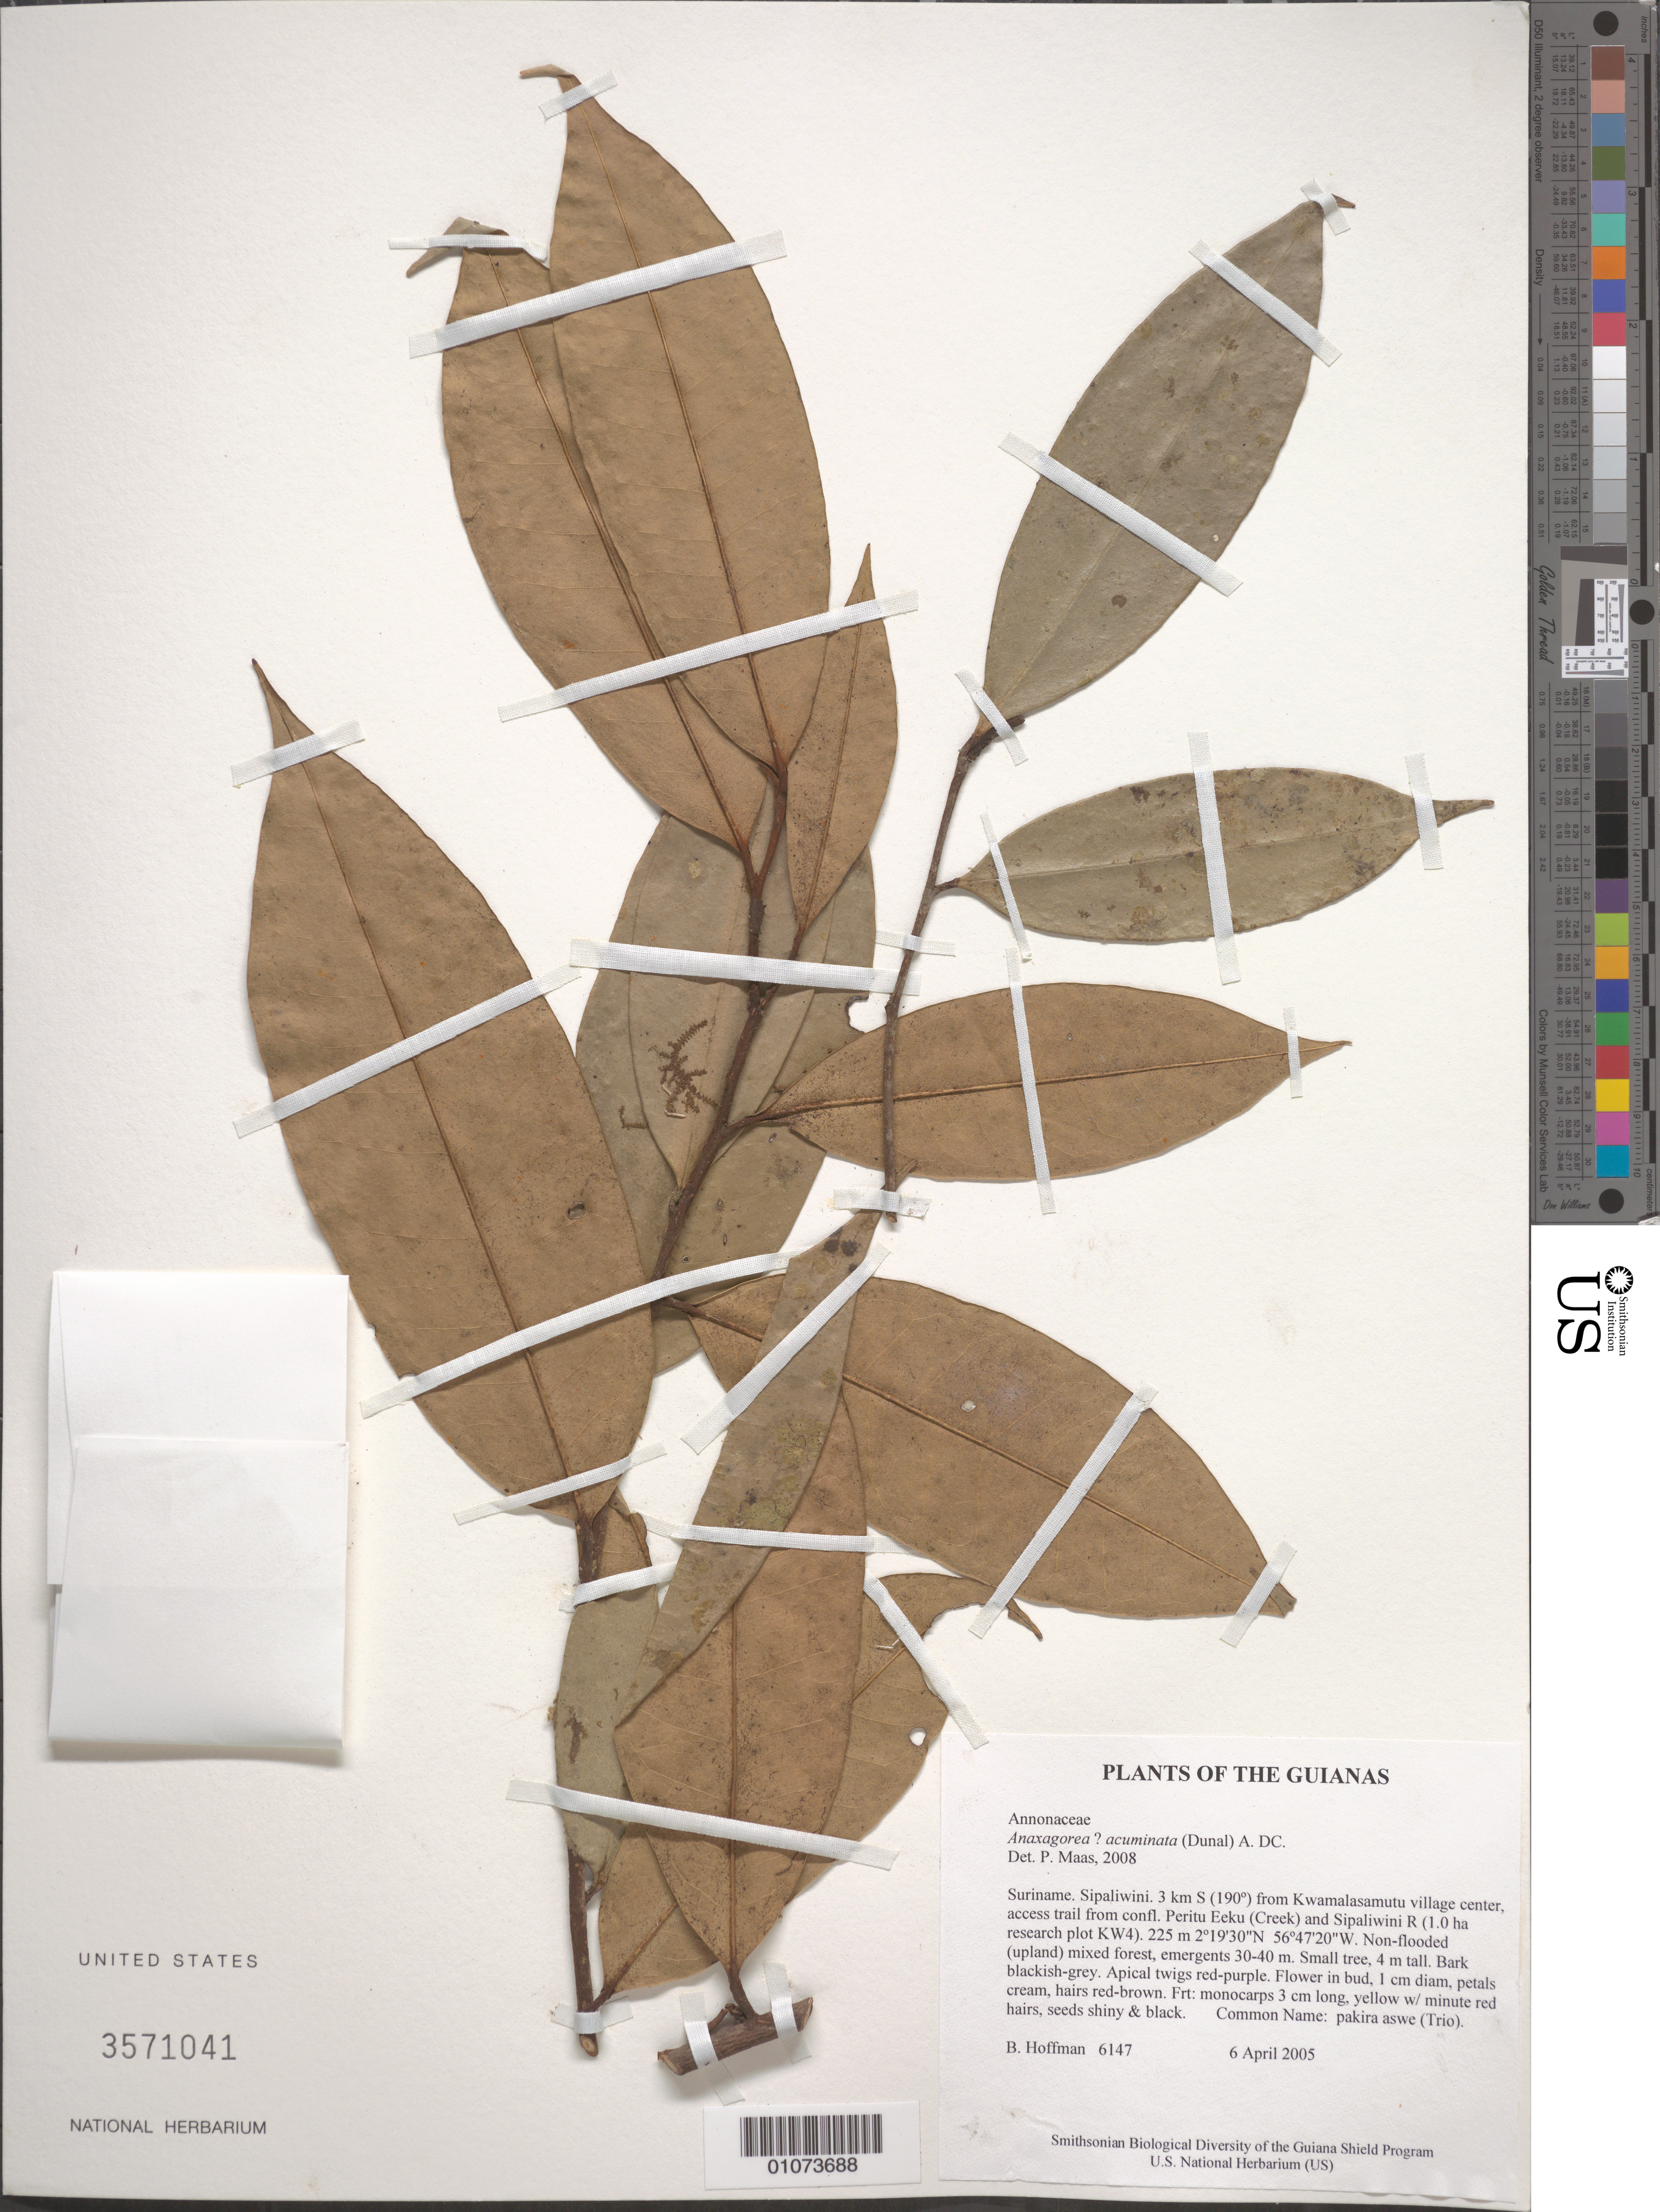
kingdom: Plantae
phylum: Tracheophyta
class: Magnoliopsida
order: Magnoliales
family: Annonaceae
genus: Anaxagorea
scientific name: Anaxagorea acuminata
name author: (Dunal) A. DC.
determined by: Maas, Paul J. M.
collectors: B. Hoffman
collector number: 6147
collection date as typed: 6 April 2005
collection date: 2005-04-06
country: Suriname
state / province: Sipaliwini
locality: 3 km S (190º) from Kwamalasamutu village center, access trail from confl. Peritu Eeku (Creek) and Sipaliwini R (1.0 ha research plot KW4)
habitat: Non-flooded (upland) mixed forest, emergents 30-40 m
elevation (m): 225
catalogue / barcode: US 3571041